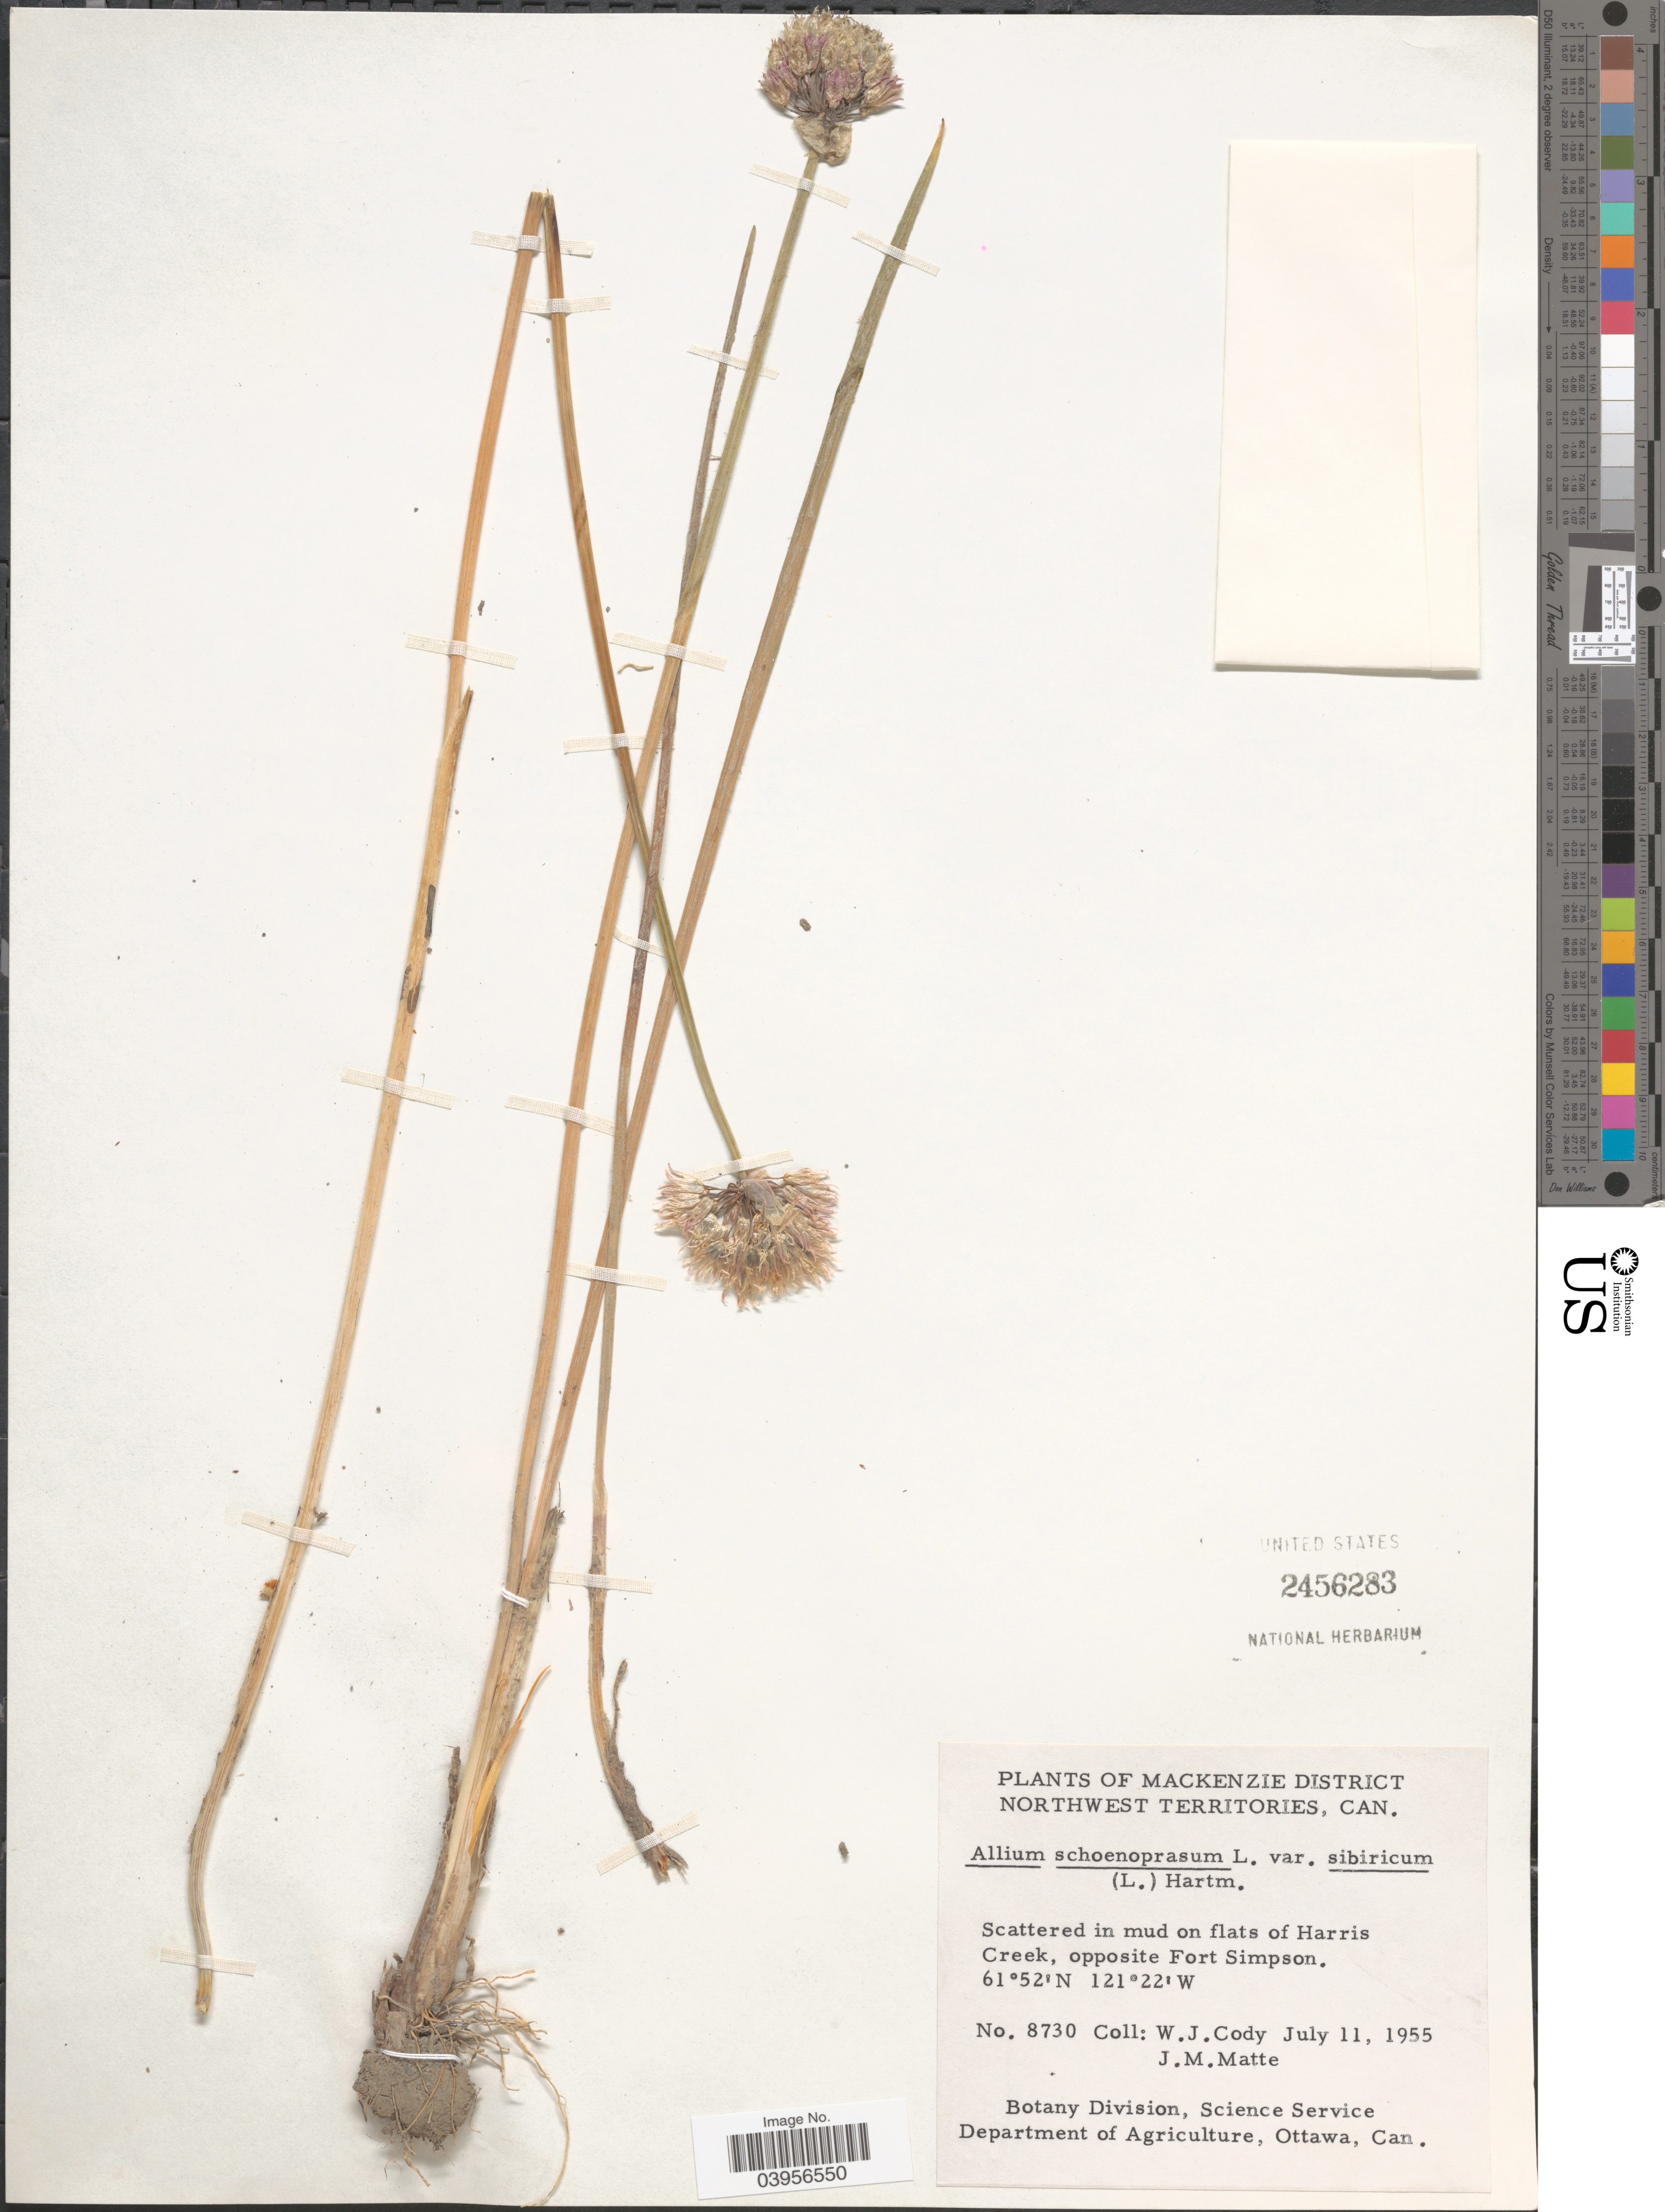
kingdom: Plantae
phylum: Tracheophyta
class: Liliopsida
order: Asparagales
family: Amaryllidaceae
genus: Allium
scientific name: Allium schoenoprasum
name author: L.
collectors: W. Cody & J. Matte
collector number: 8730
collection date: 1955-07-11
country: Canada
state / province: Northwest Territories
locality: Mackenzie District. On flats of Harris Creek, opposite Fort Simpson.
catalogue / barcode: US 2456283